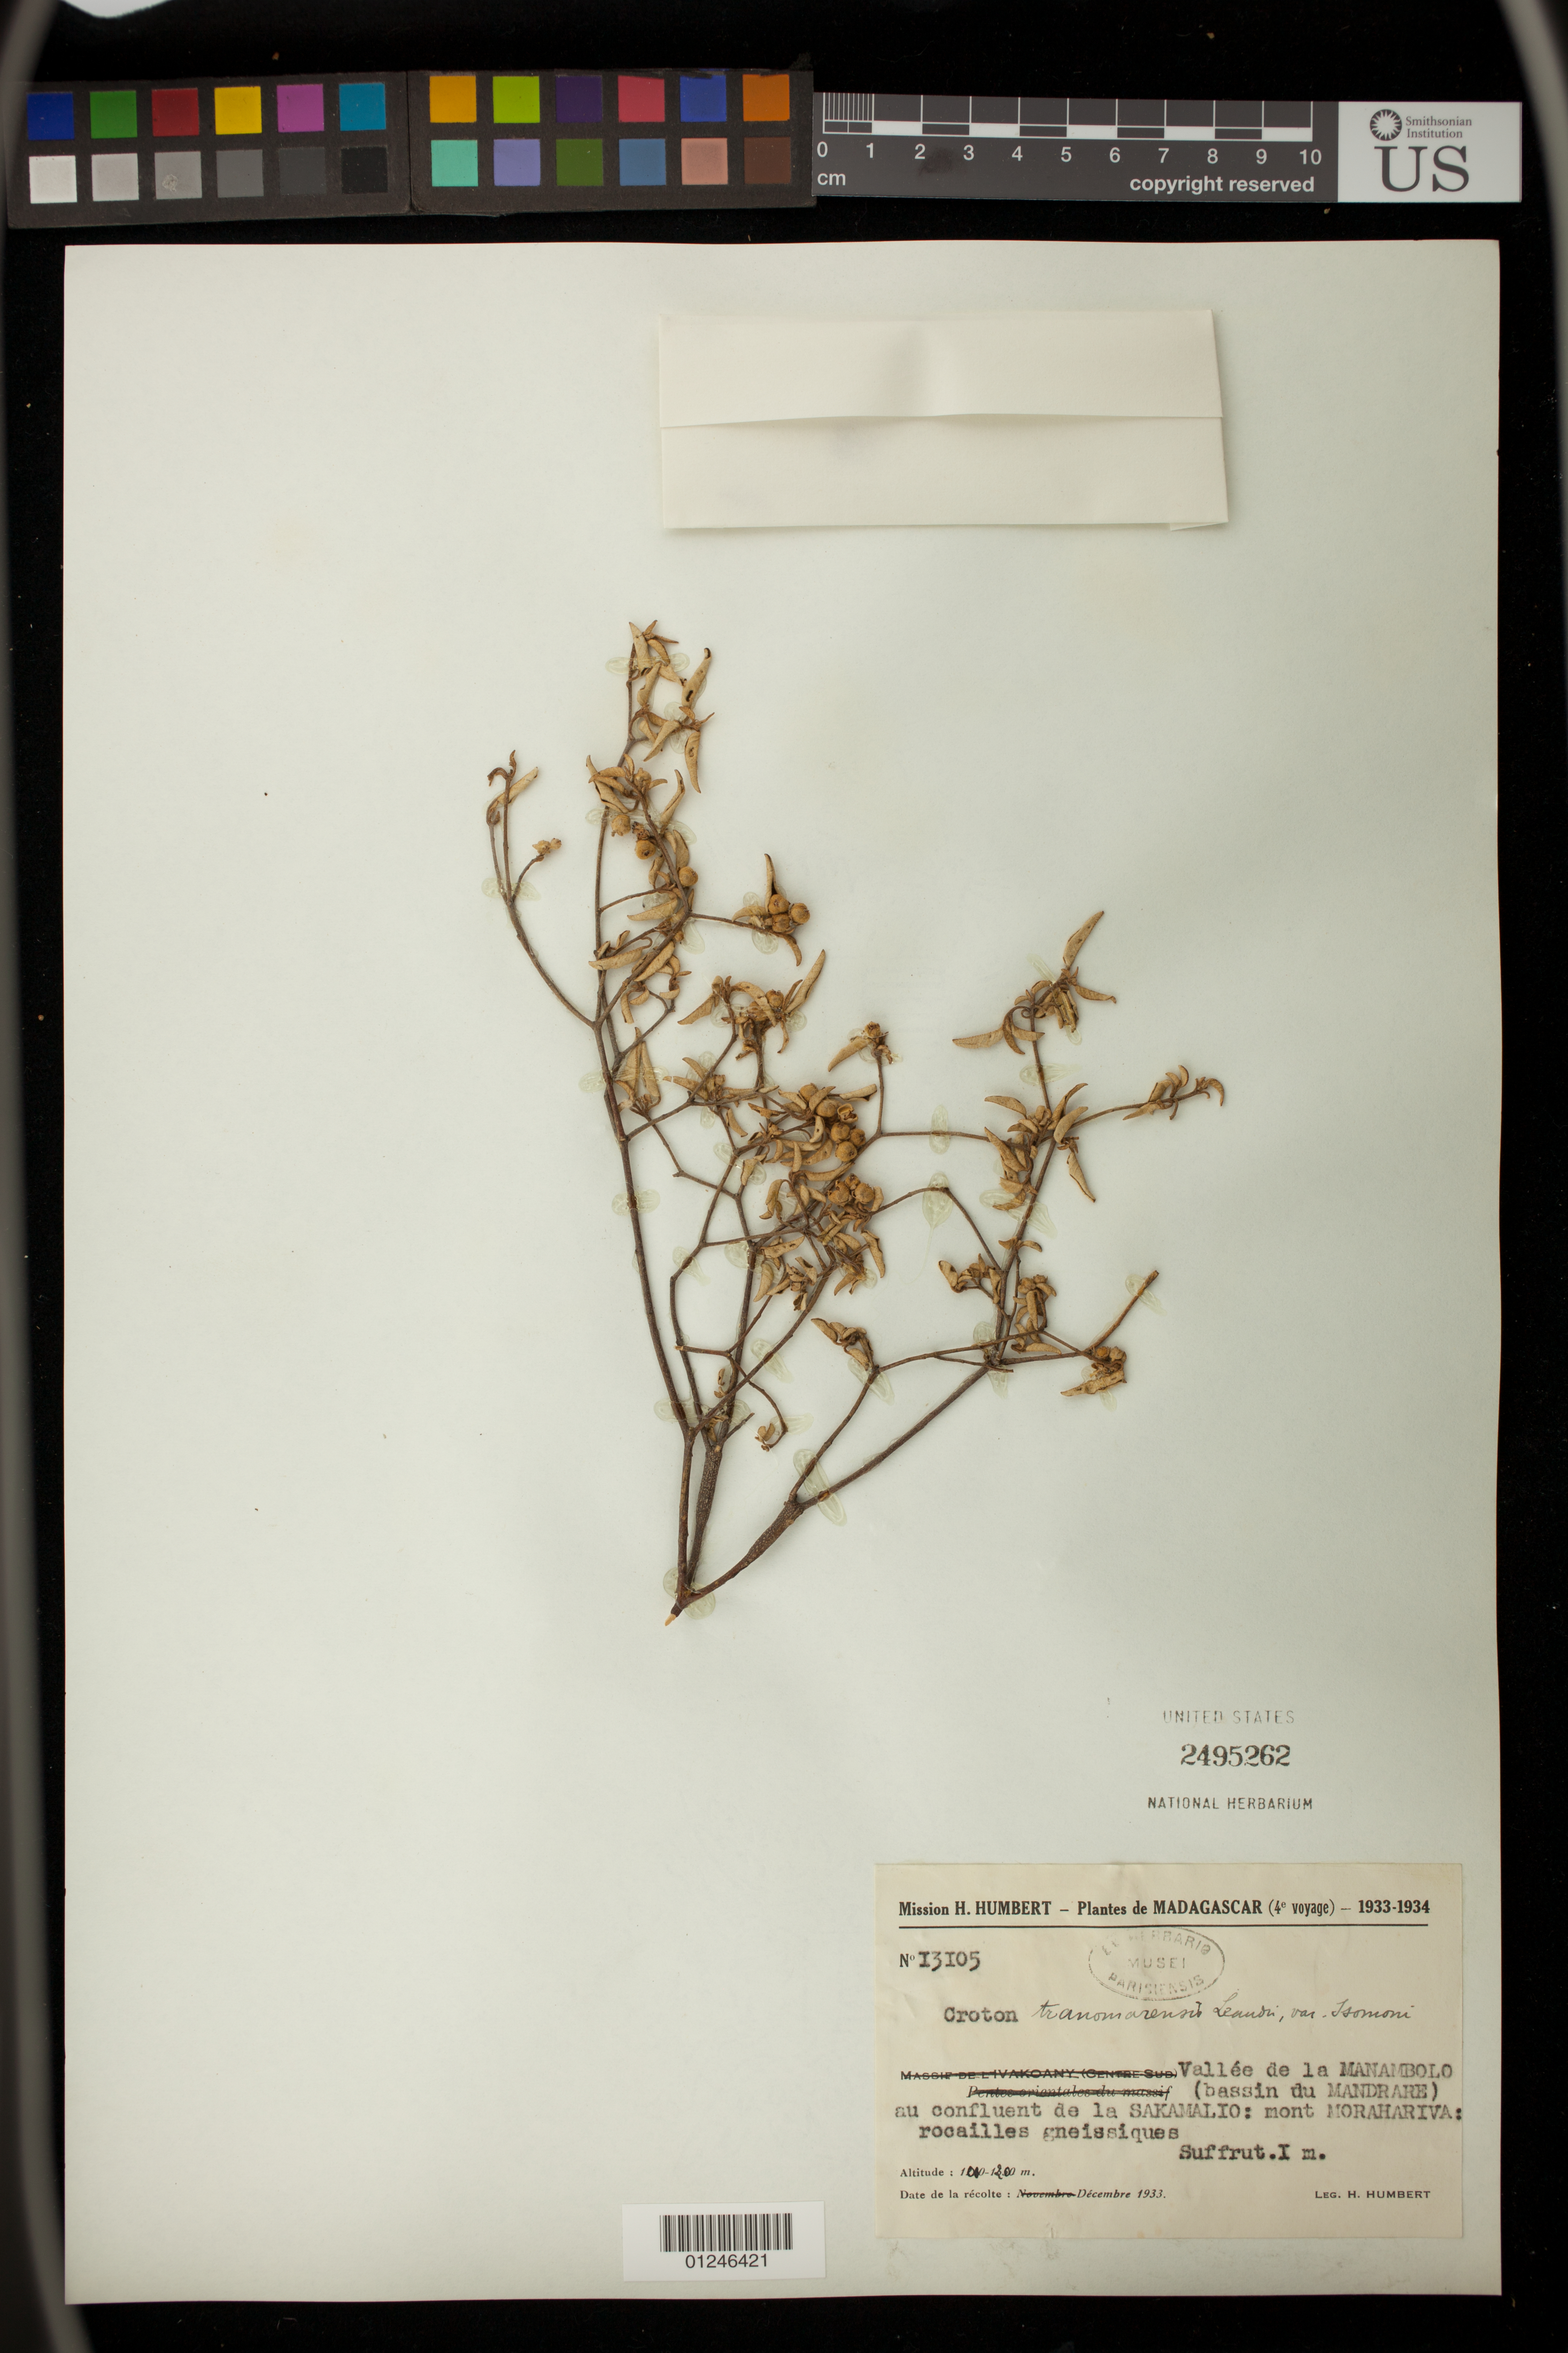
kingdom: Plantae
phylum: Tracheophyta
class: Magnoliopsida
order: Malpighiales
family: Euphorbiaceae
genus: Croton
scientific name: Croton tranomarensis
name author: Leandri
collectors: H. Humbert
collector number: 13105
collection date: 1933-12-01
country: Madagascar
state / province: Menabe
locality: Vallee de la Manambolo (bassin du Mandrare) au confluent de la Sakamalio: mont Morahariva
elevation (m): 1000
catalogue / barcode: US 2495262